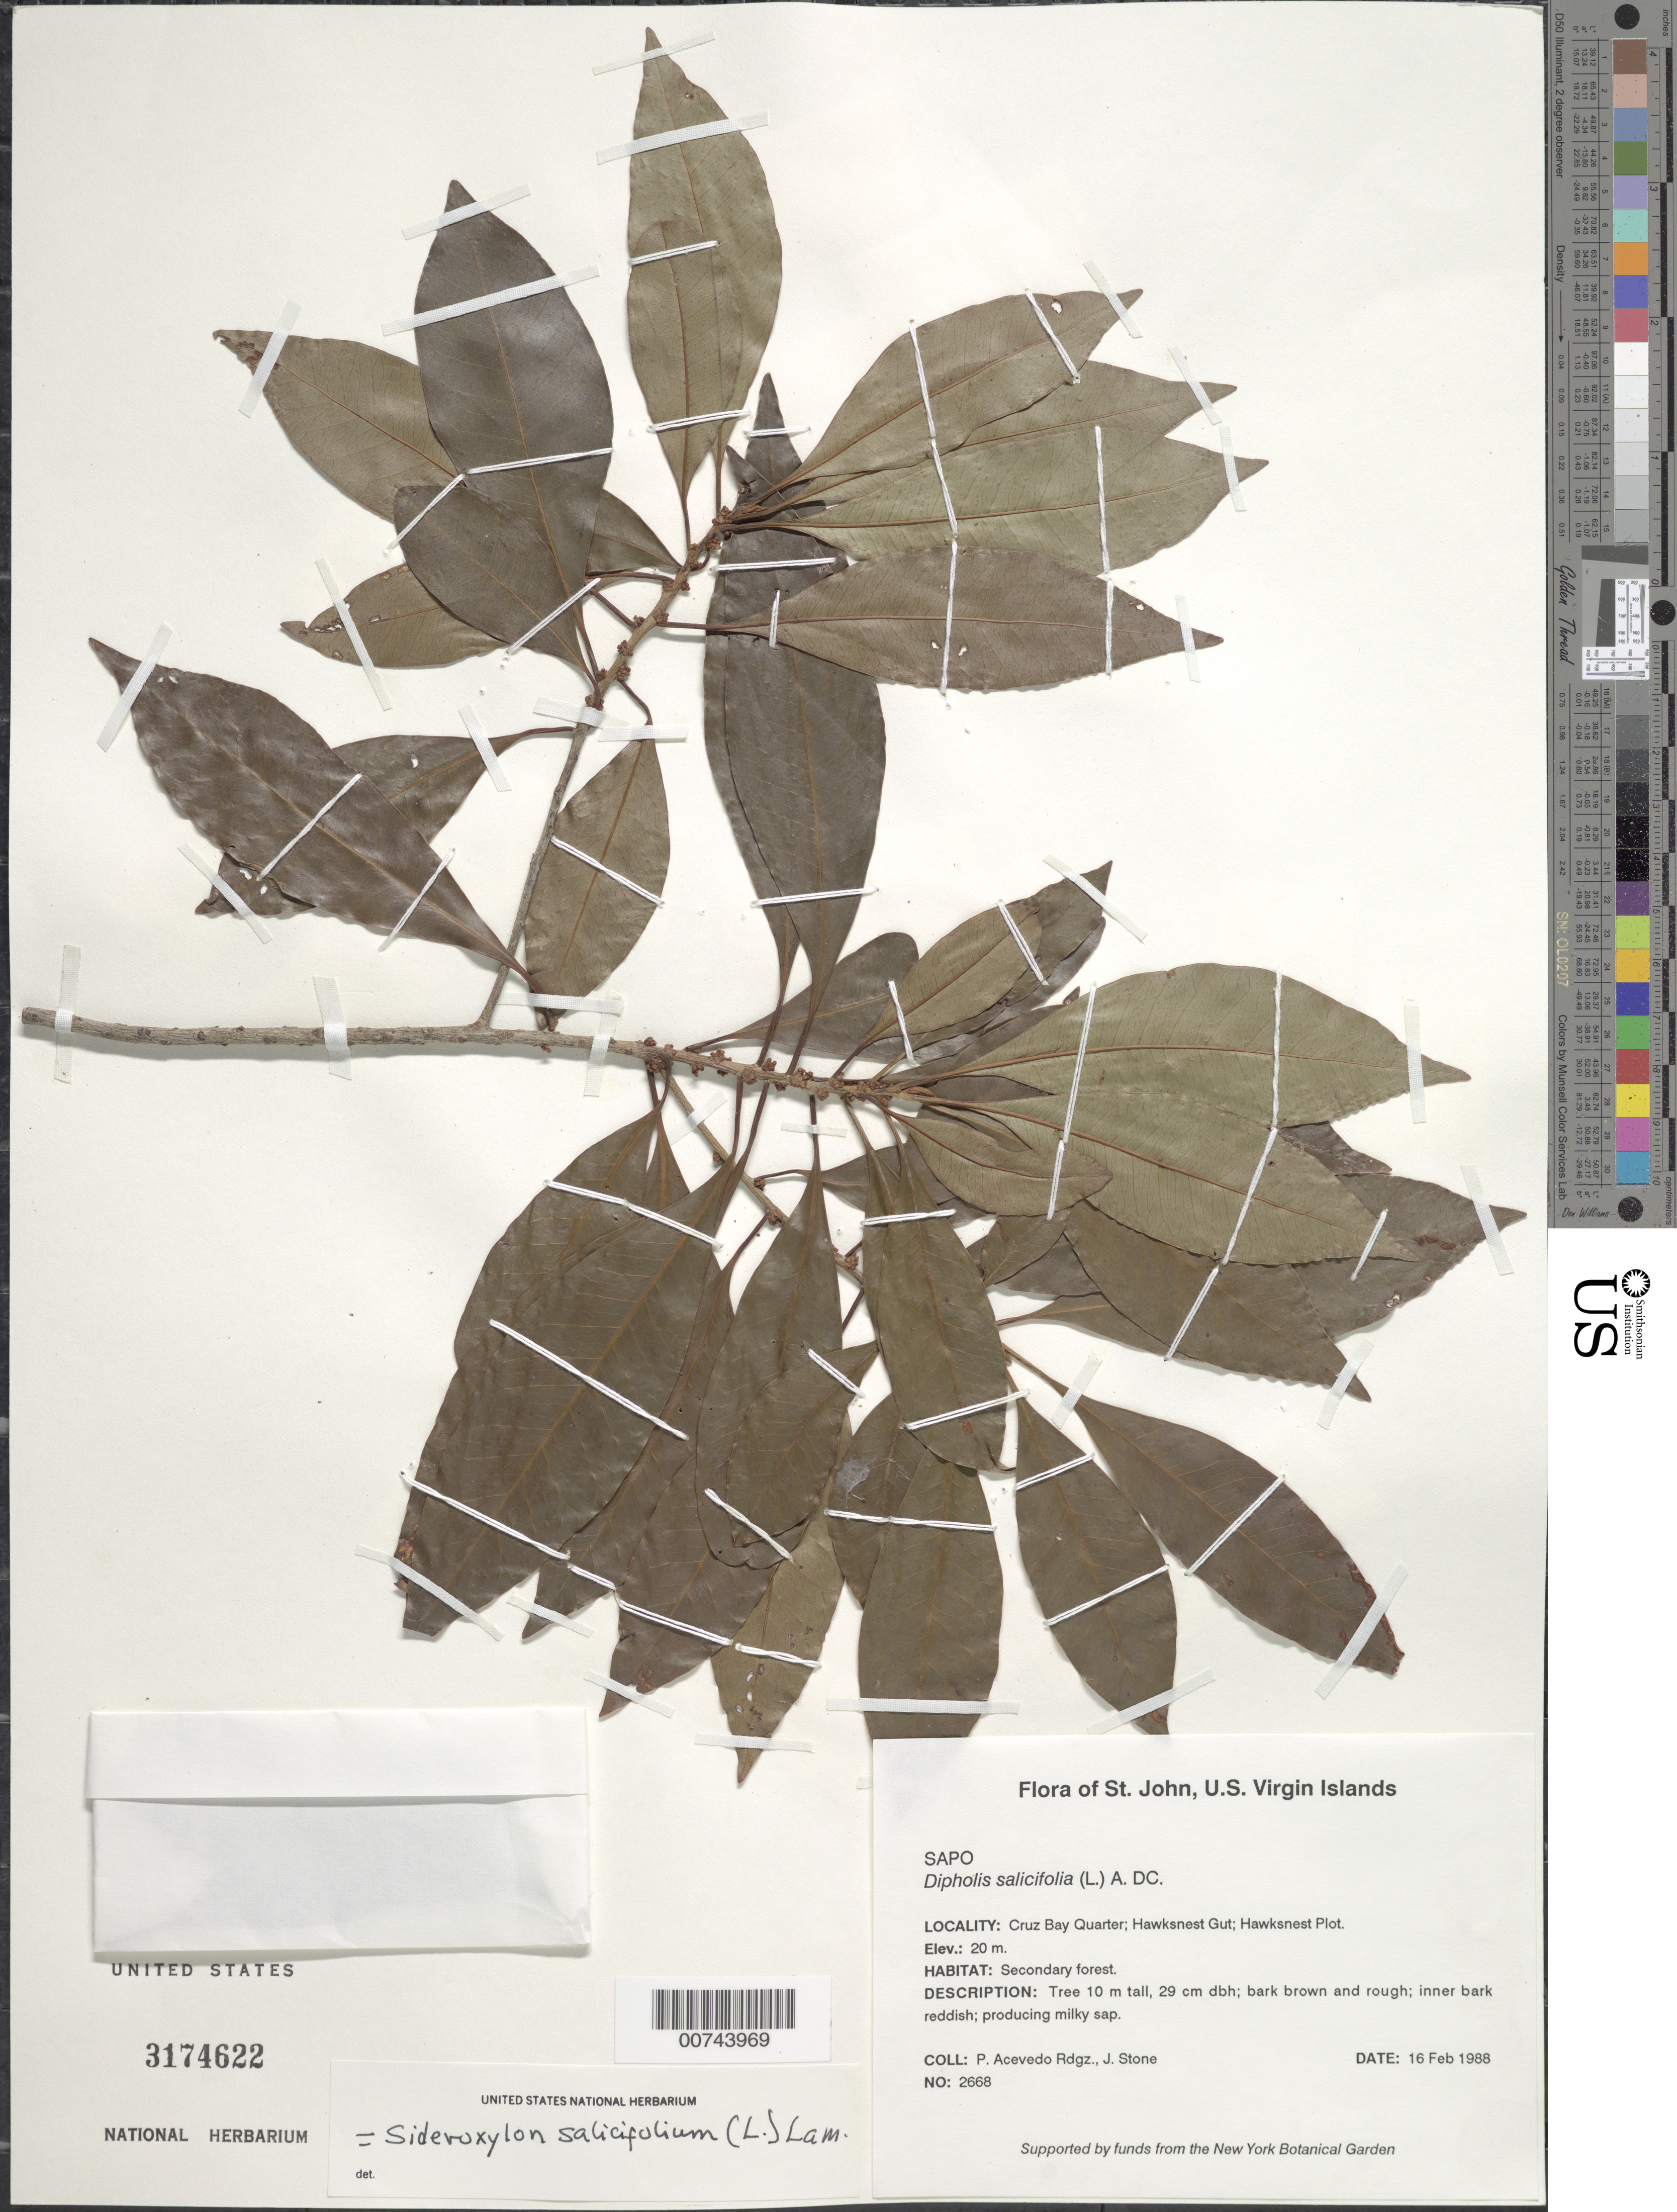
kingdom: Plantae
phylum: Tracheophyta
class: Magnoliopsida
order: Ericales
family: Sapotaceae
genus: Sideroxylon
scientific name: Sideroxylon salicifolium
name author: (L.) Lam.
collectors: P. Acevedo-Rodr. & J. Stone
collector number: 2668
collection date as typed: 16 Feb 1988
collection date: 1988-02-16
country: U.S. Virgin Islands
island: St. John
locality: Hawksnest Plot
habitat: Secondary forest.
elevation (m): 30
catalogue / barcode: US 3174622